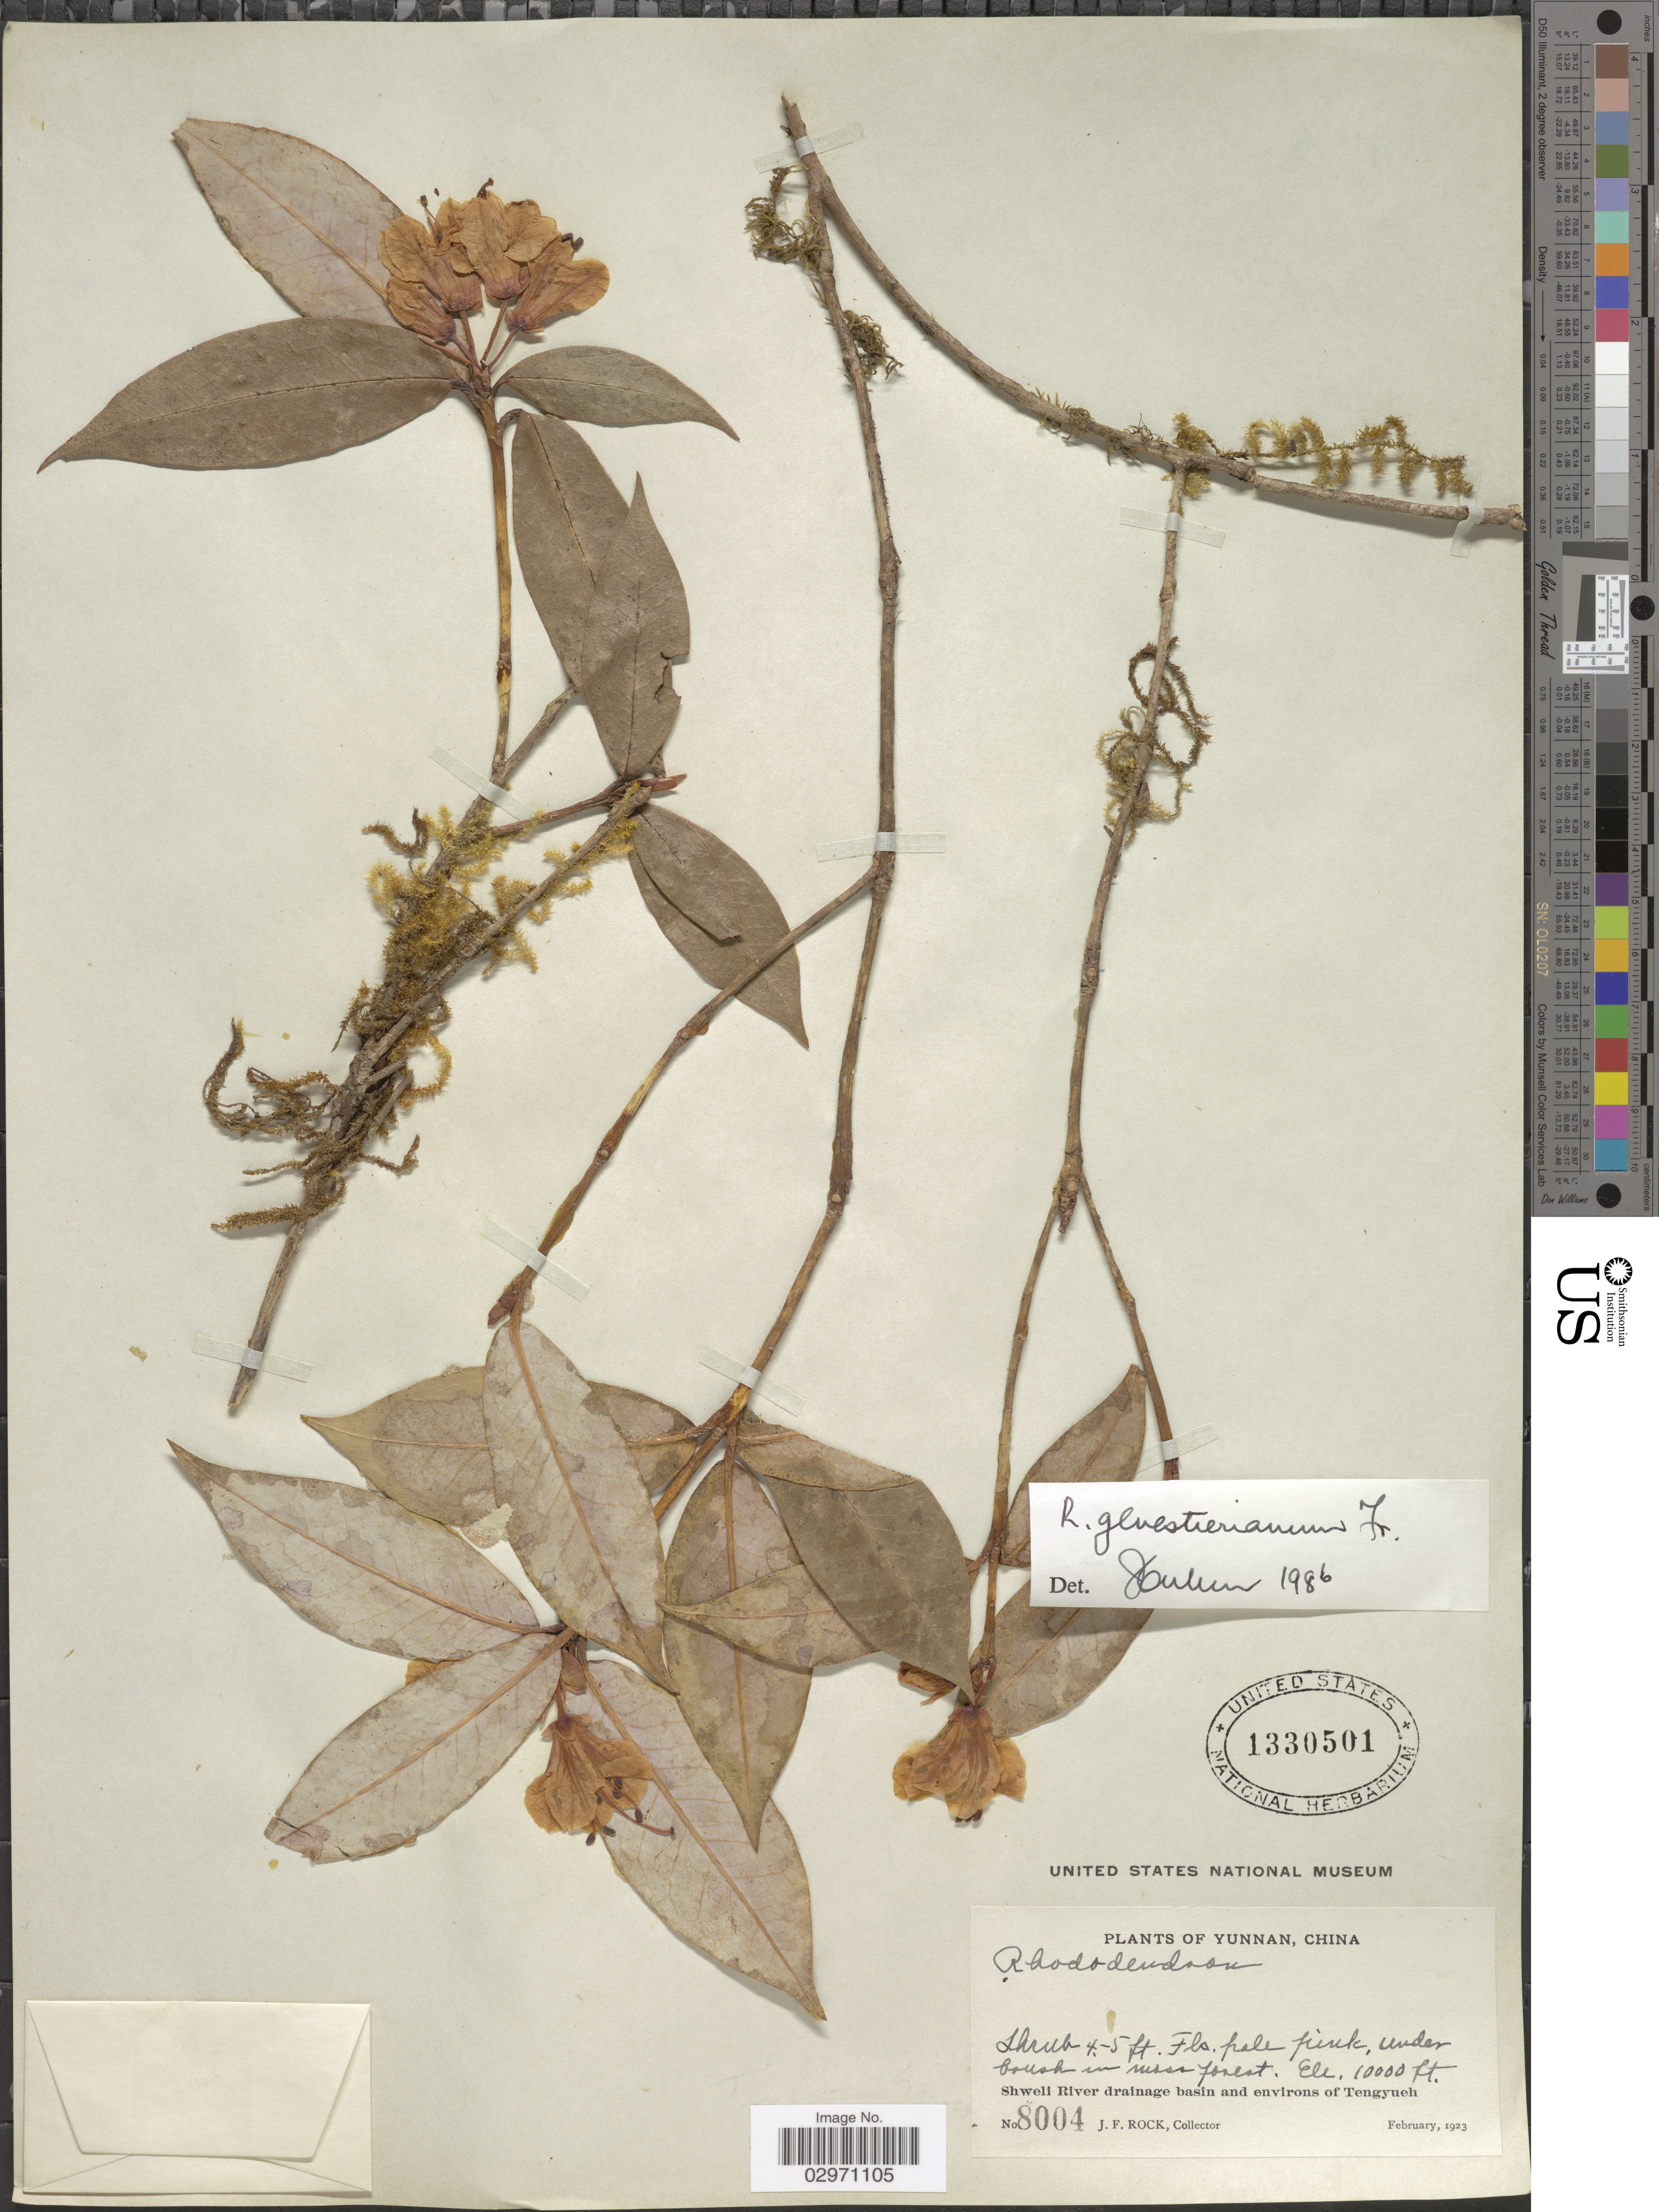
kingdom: Plantae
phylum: Tracheophyta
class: Magnoliopsida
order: Ericales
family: Ericaceae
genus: Rhododendron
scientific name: Rhododendron genestierianum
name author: Forrest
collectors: J. Rock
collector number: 8004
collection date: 1923-02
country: China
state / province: Yunnan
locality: Shweli River drainage basin and environs of Tengyueh.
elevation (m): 3048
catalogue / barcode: US 1330501